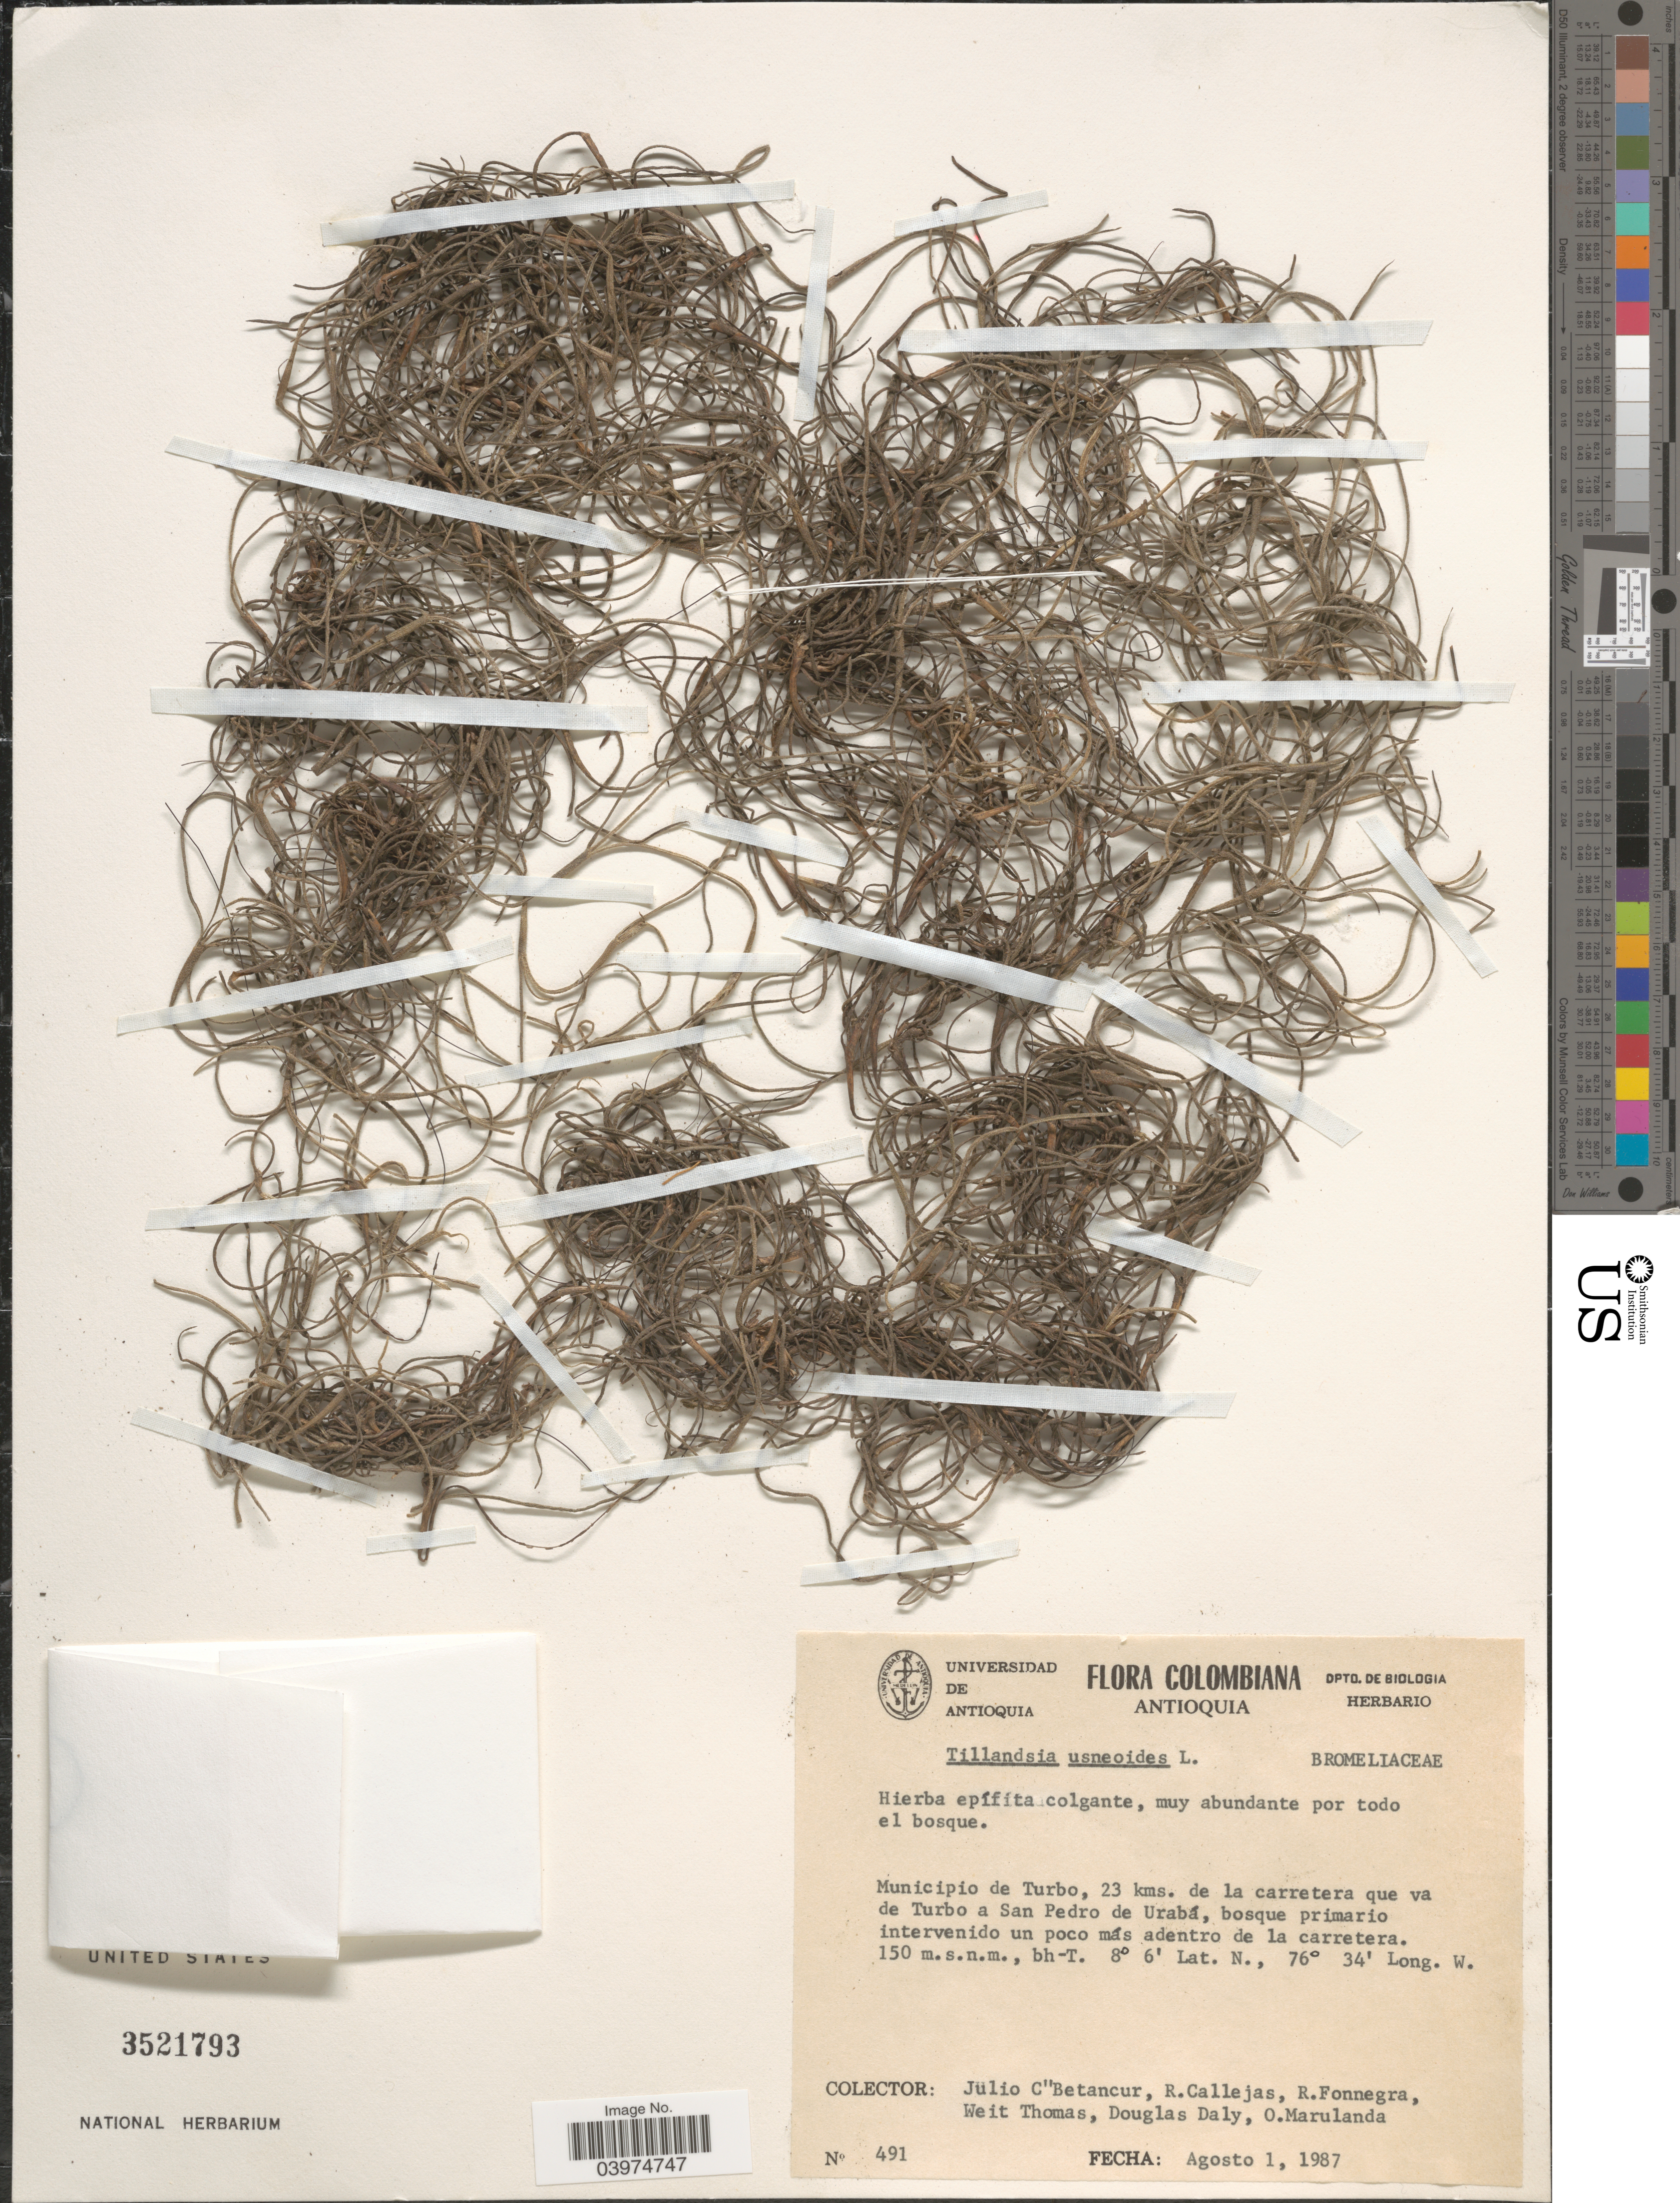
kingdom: Plantae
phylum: Tracheophyta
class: Liliopsida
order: Poales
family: Bromeliaceae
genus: Tillandsia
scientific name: Tillandsia usneoides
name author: (L.) L.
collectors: J. Betancur, R. Callejas, R. Fonnegra G., W. Thomas & et al.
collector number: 491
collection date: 1987-08-01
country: Colombia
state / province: Antioquia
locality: Municipio de Turbo, 23 kms. de la carretera que va de Turbo a San Pedro de Urabá.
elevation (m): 150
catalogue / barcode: US 3521793